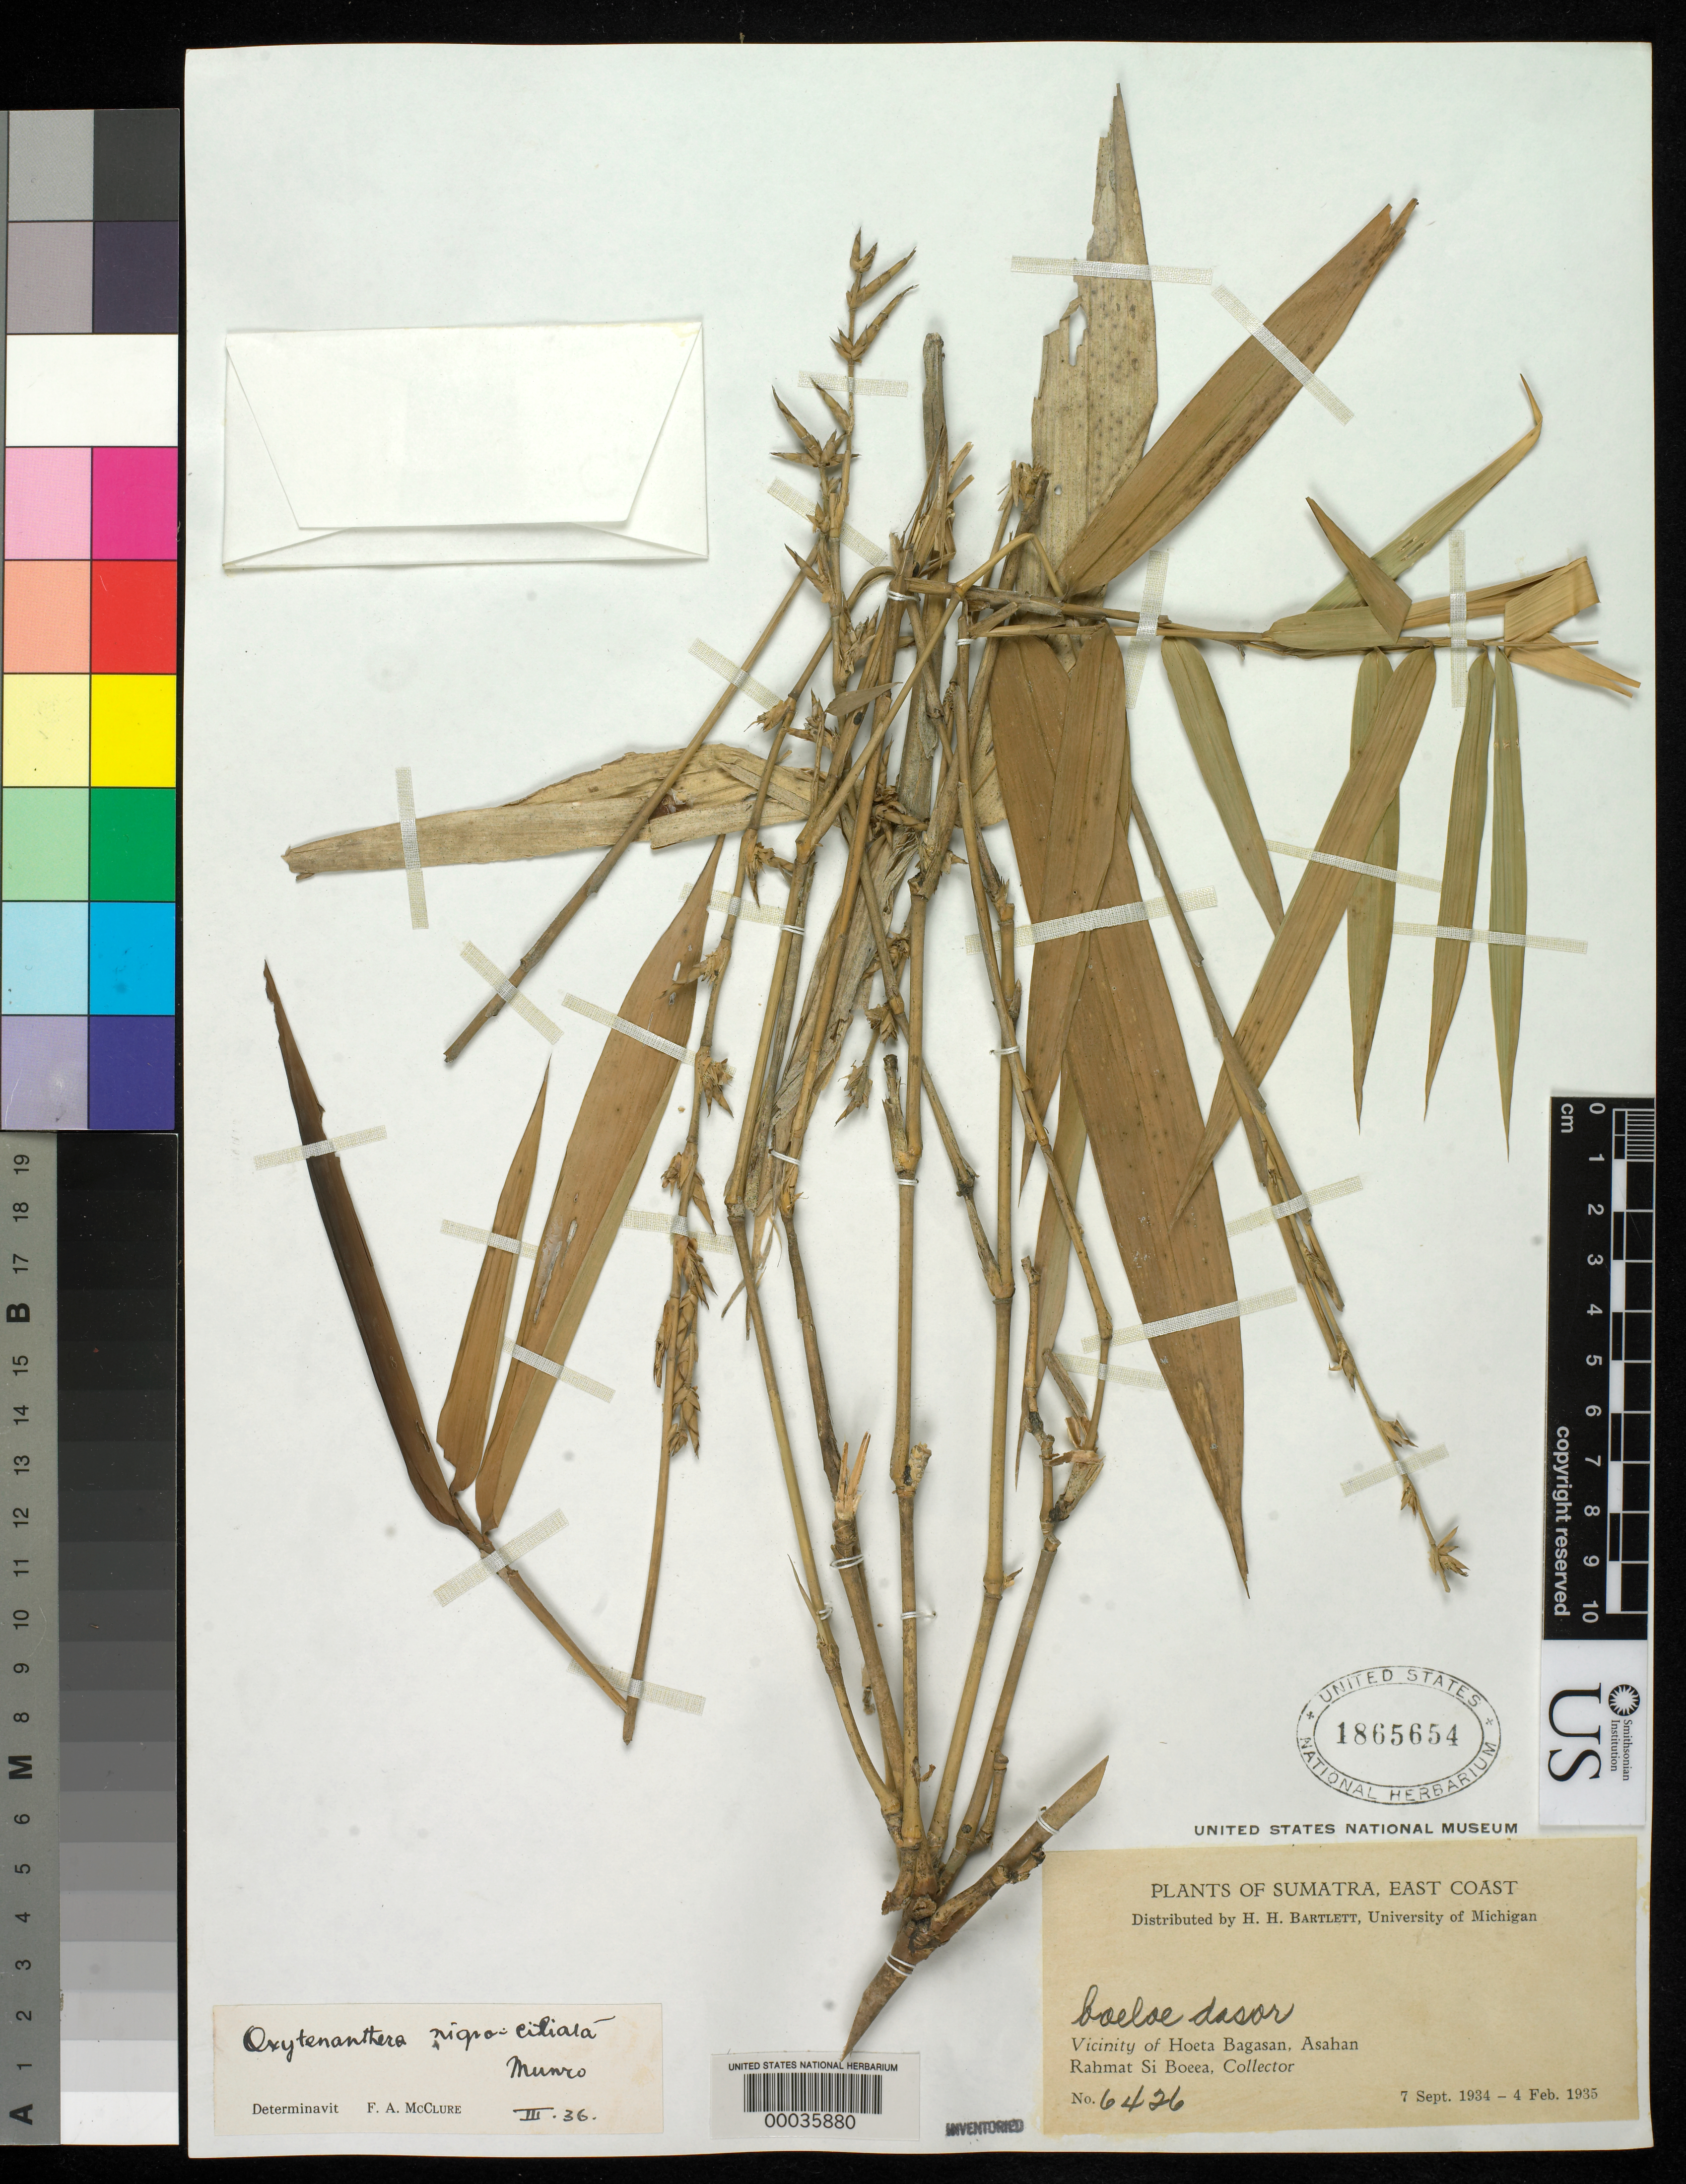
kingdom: Plantae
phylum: Tracheophyta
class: Liliopsida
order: Poales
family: Poaceae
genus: Gigantochloa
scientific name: Gigantochloa nigrociliata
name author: (Büse) Kurz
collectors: Rahmat Si Boeea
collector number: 6426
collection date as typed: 07 Sep 1934 to 04 Feb 1935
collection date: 1934-09-07/1935-02-04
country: Indonesia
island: Sumatra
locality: Hoeta bagasan, asahan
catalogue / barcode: US 1865654